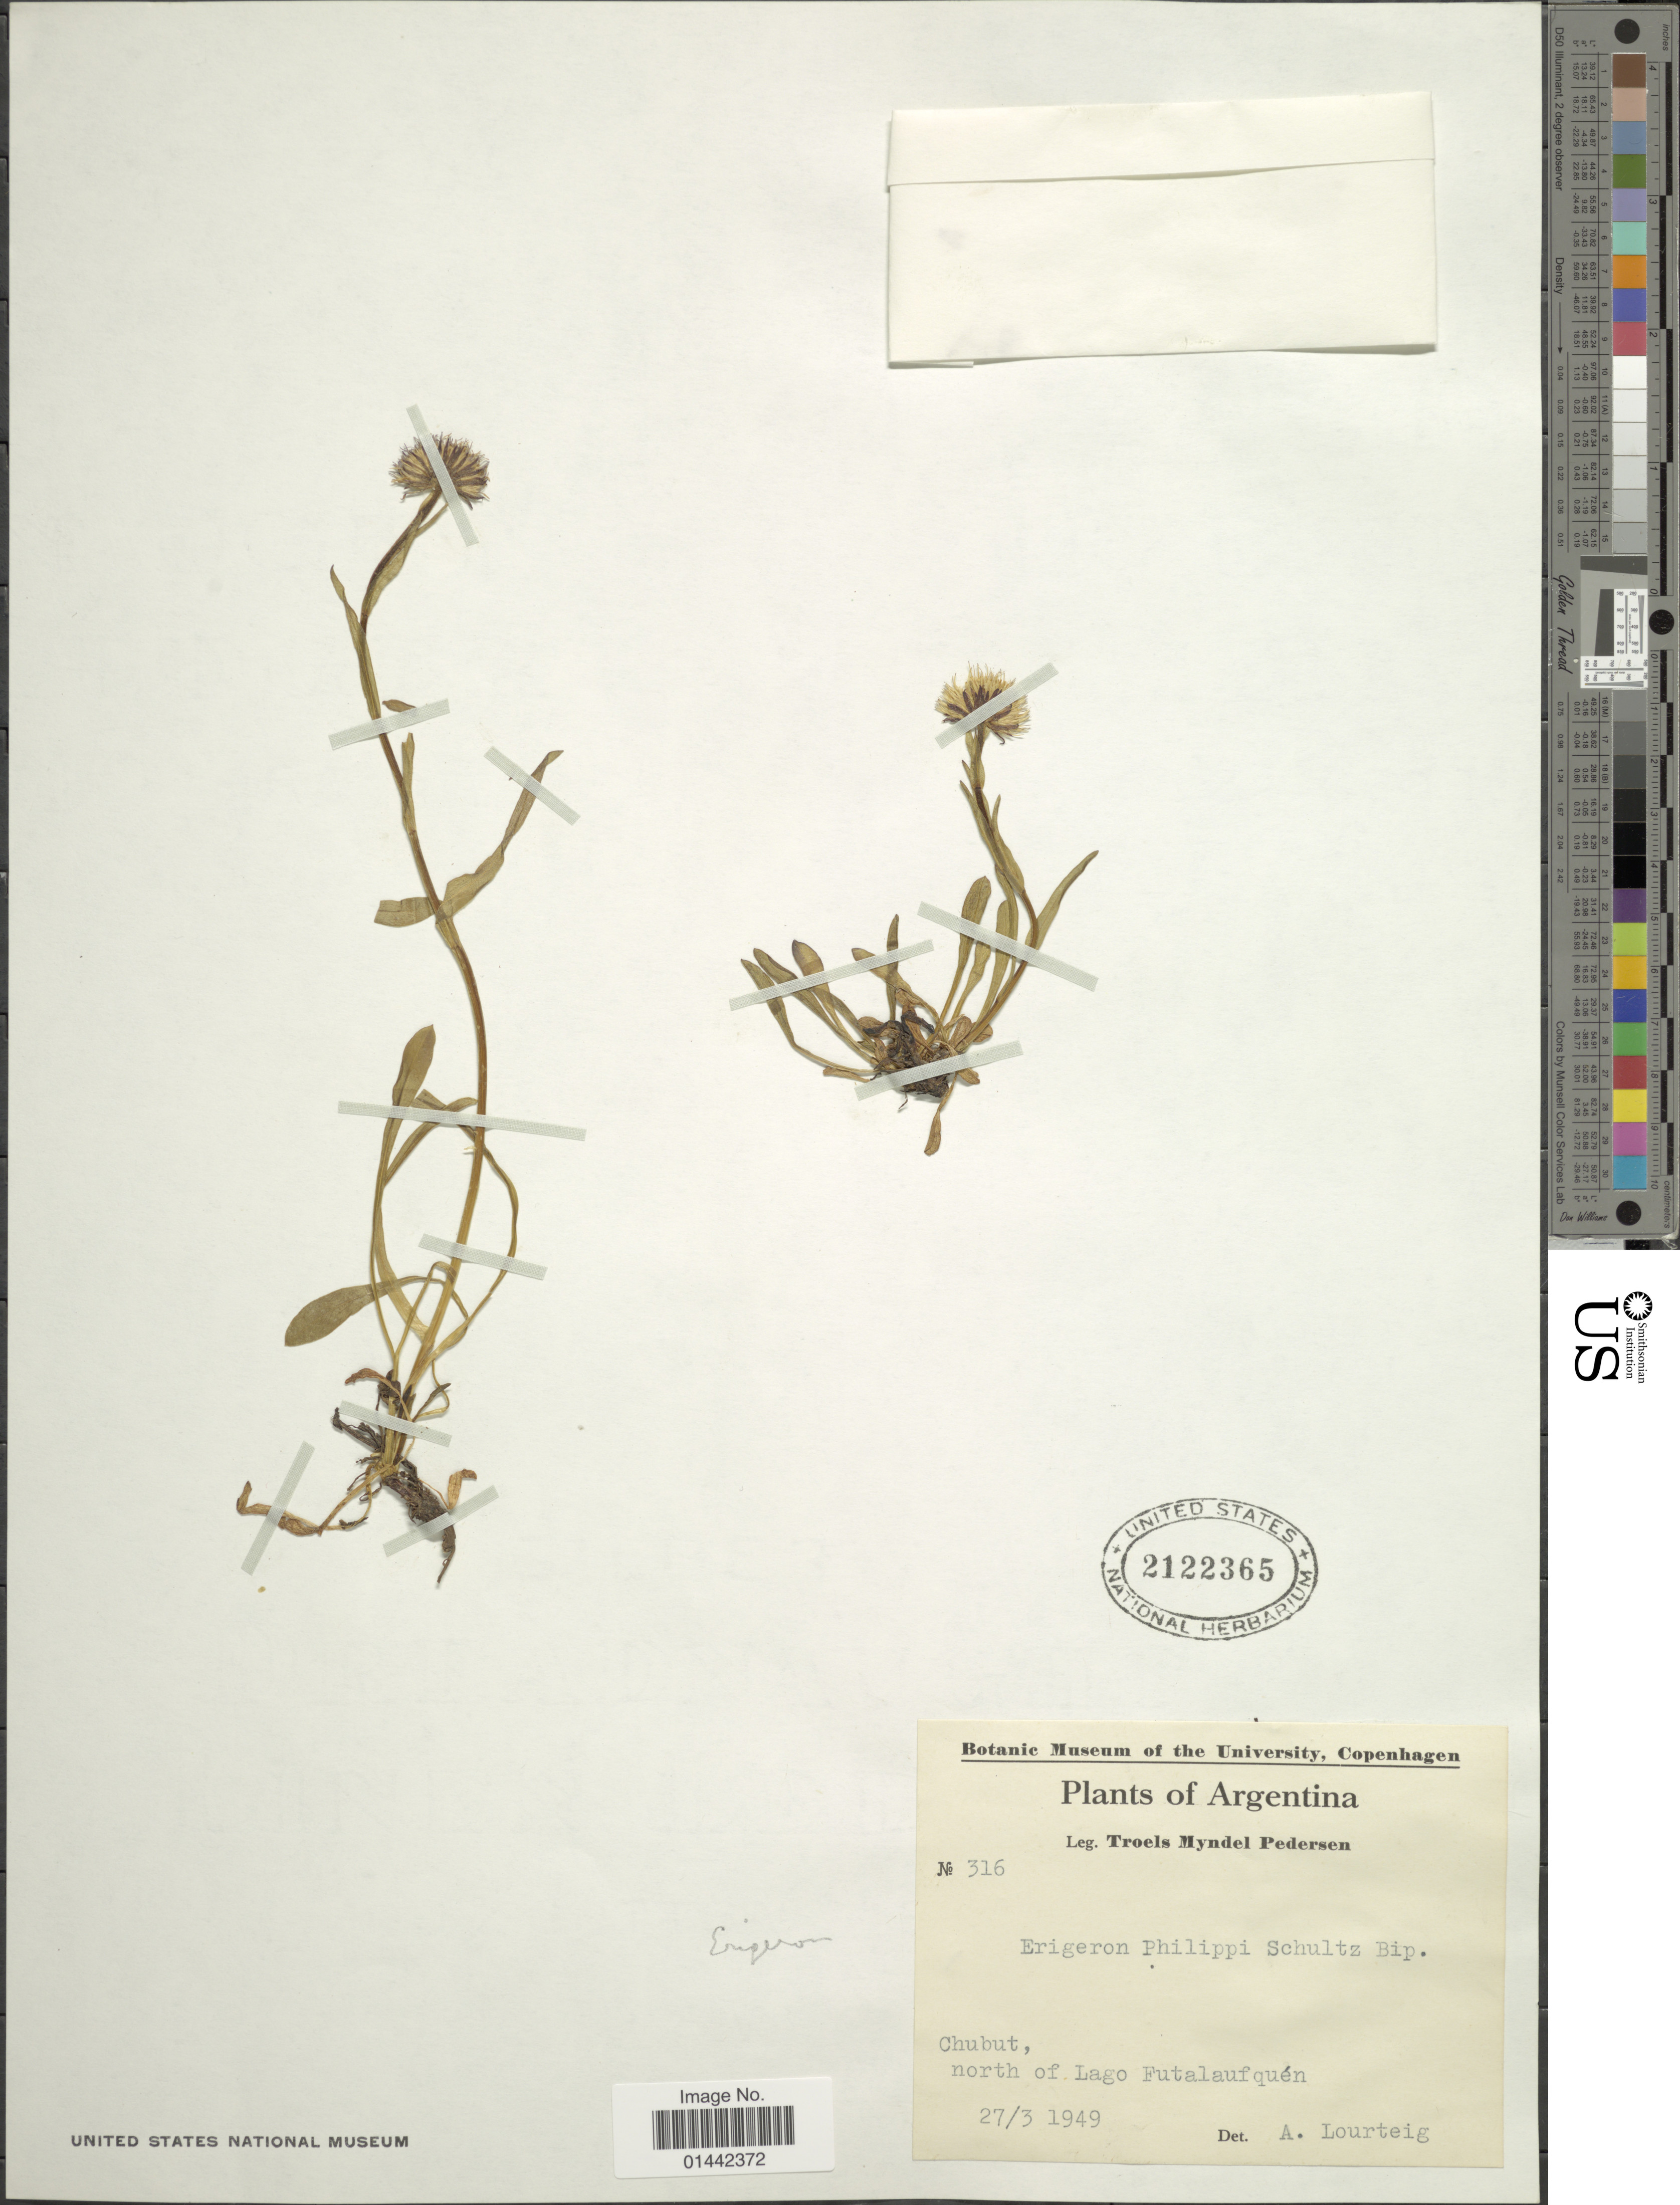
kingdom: Plantae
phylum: Tracheophyta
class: Magnoliopsida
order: Asterales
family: Asteraceae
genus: Erigeron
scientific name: Erigeron philippi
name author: Sch. Bip.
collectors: A. Lourteig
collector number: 316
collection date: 1949-03-27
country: Argentina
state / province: Chubut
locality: North of Lago Futalaufguén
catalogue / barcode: US 2122365